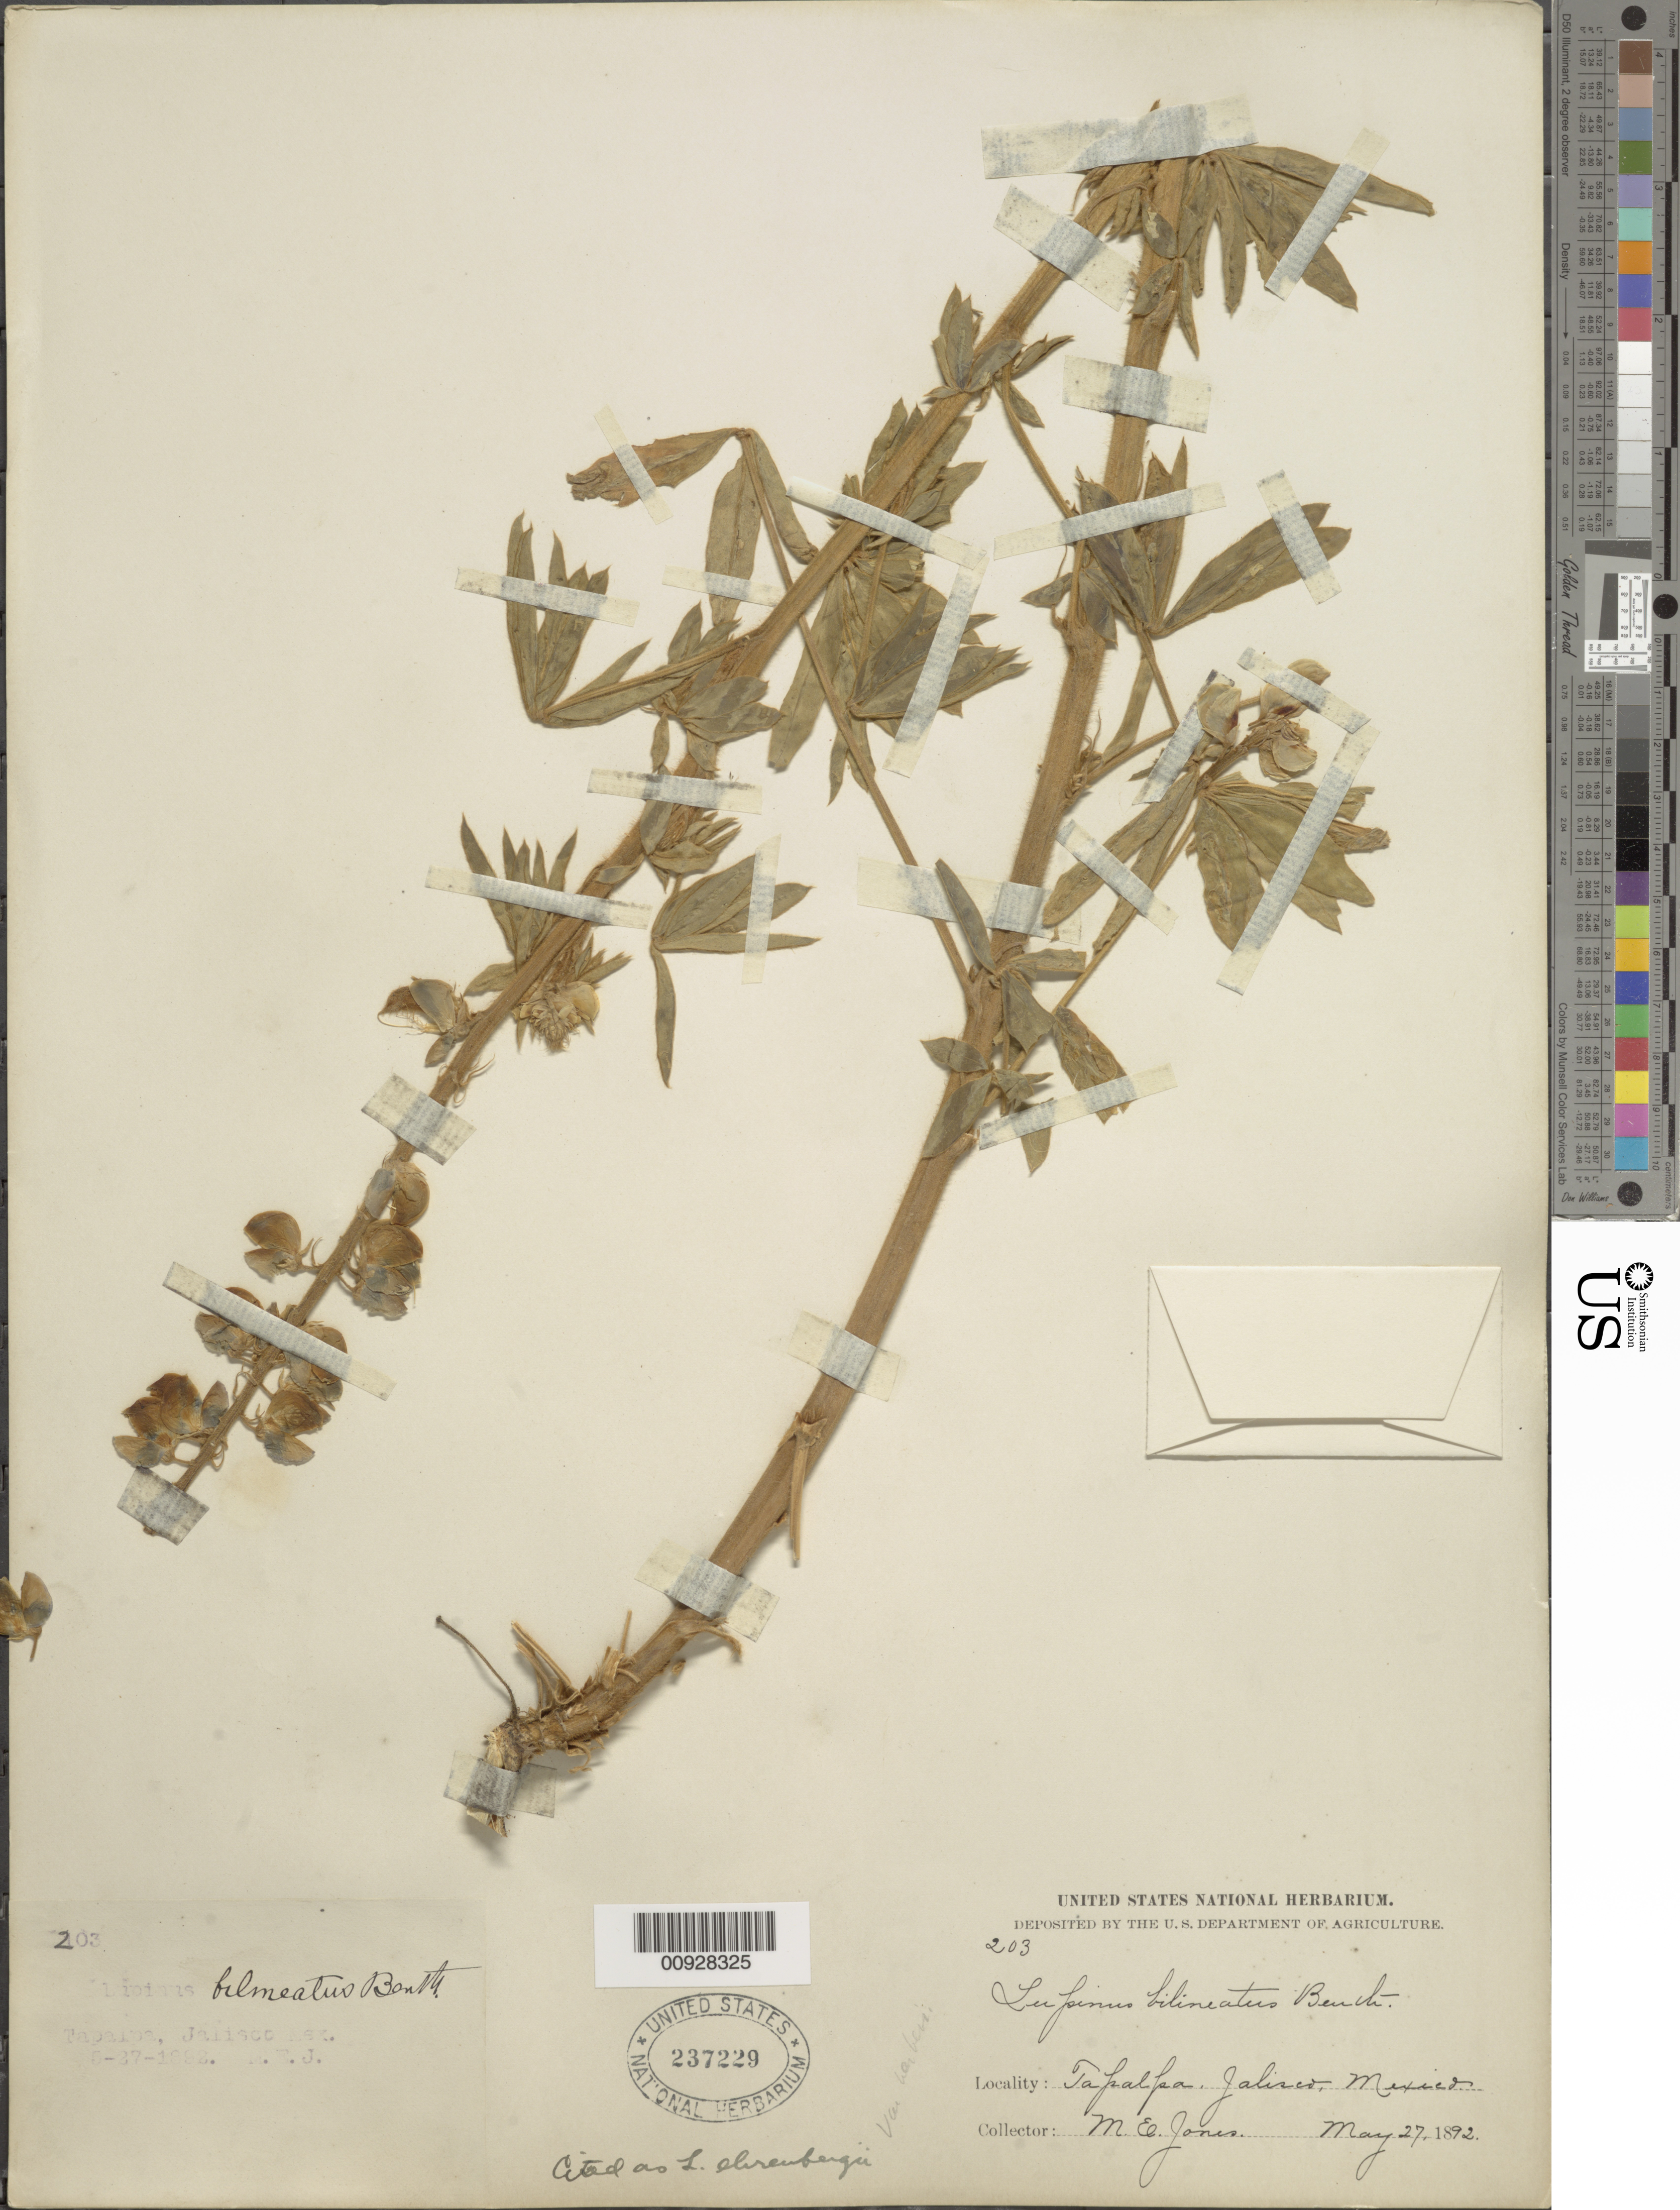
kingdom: Plantae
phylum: Tracheophyta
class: Magnoliopsida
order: Fabales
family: Fabaceae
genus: Lupinus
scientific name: Lupinus bilineatus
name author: Benth.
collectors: M. E. Jones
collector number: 203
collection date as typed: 27 May 1892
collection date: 1892-05-27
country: Mexico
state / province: Jalisco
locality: Tapalpa, Jalisco.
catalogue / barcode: US 237229